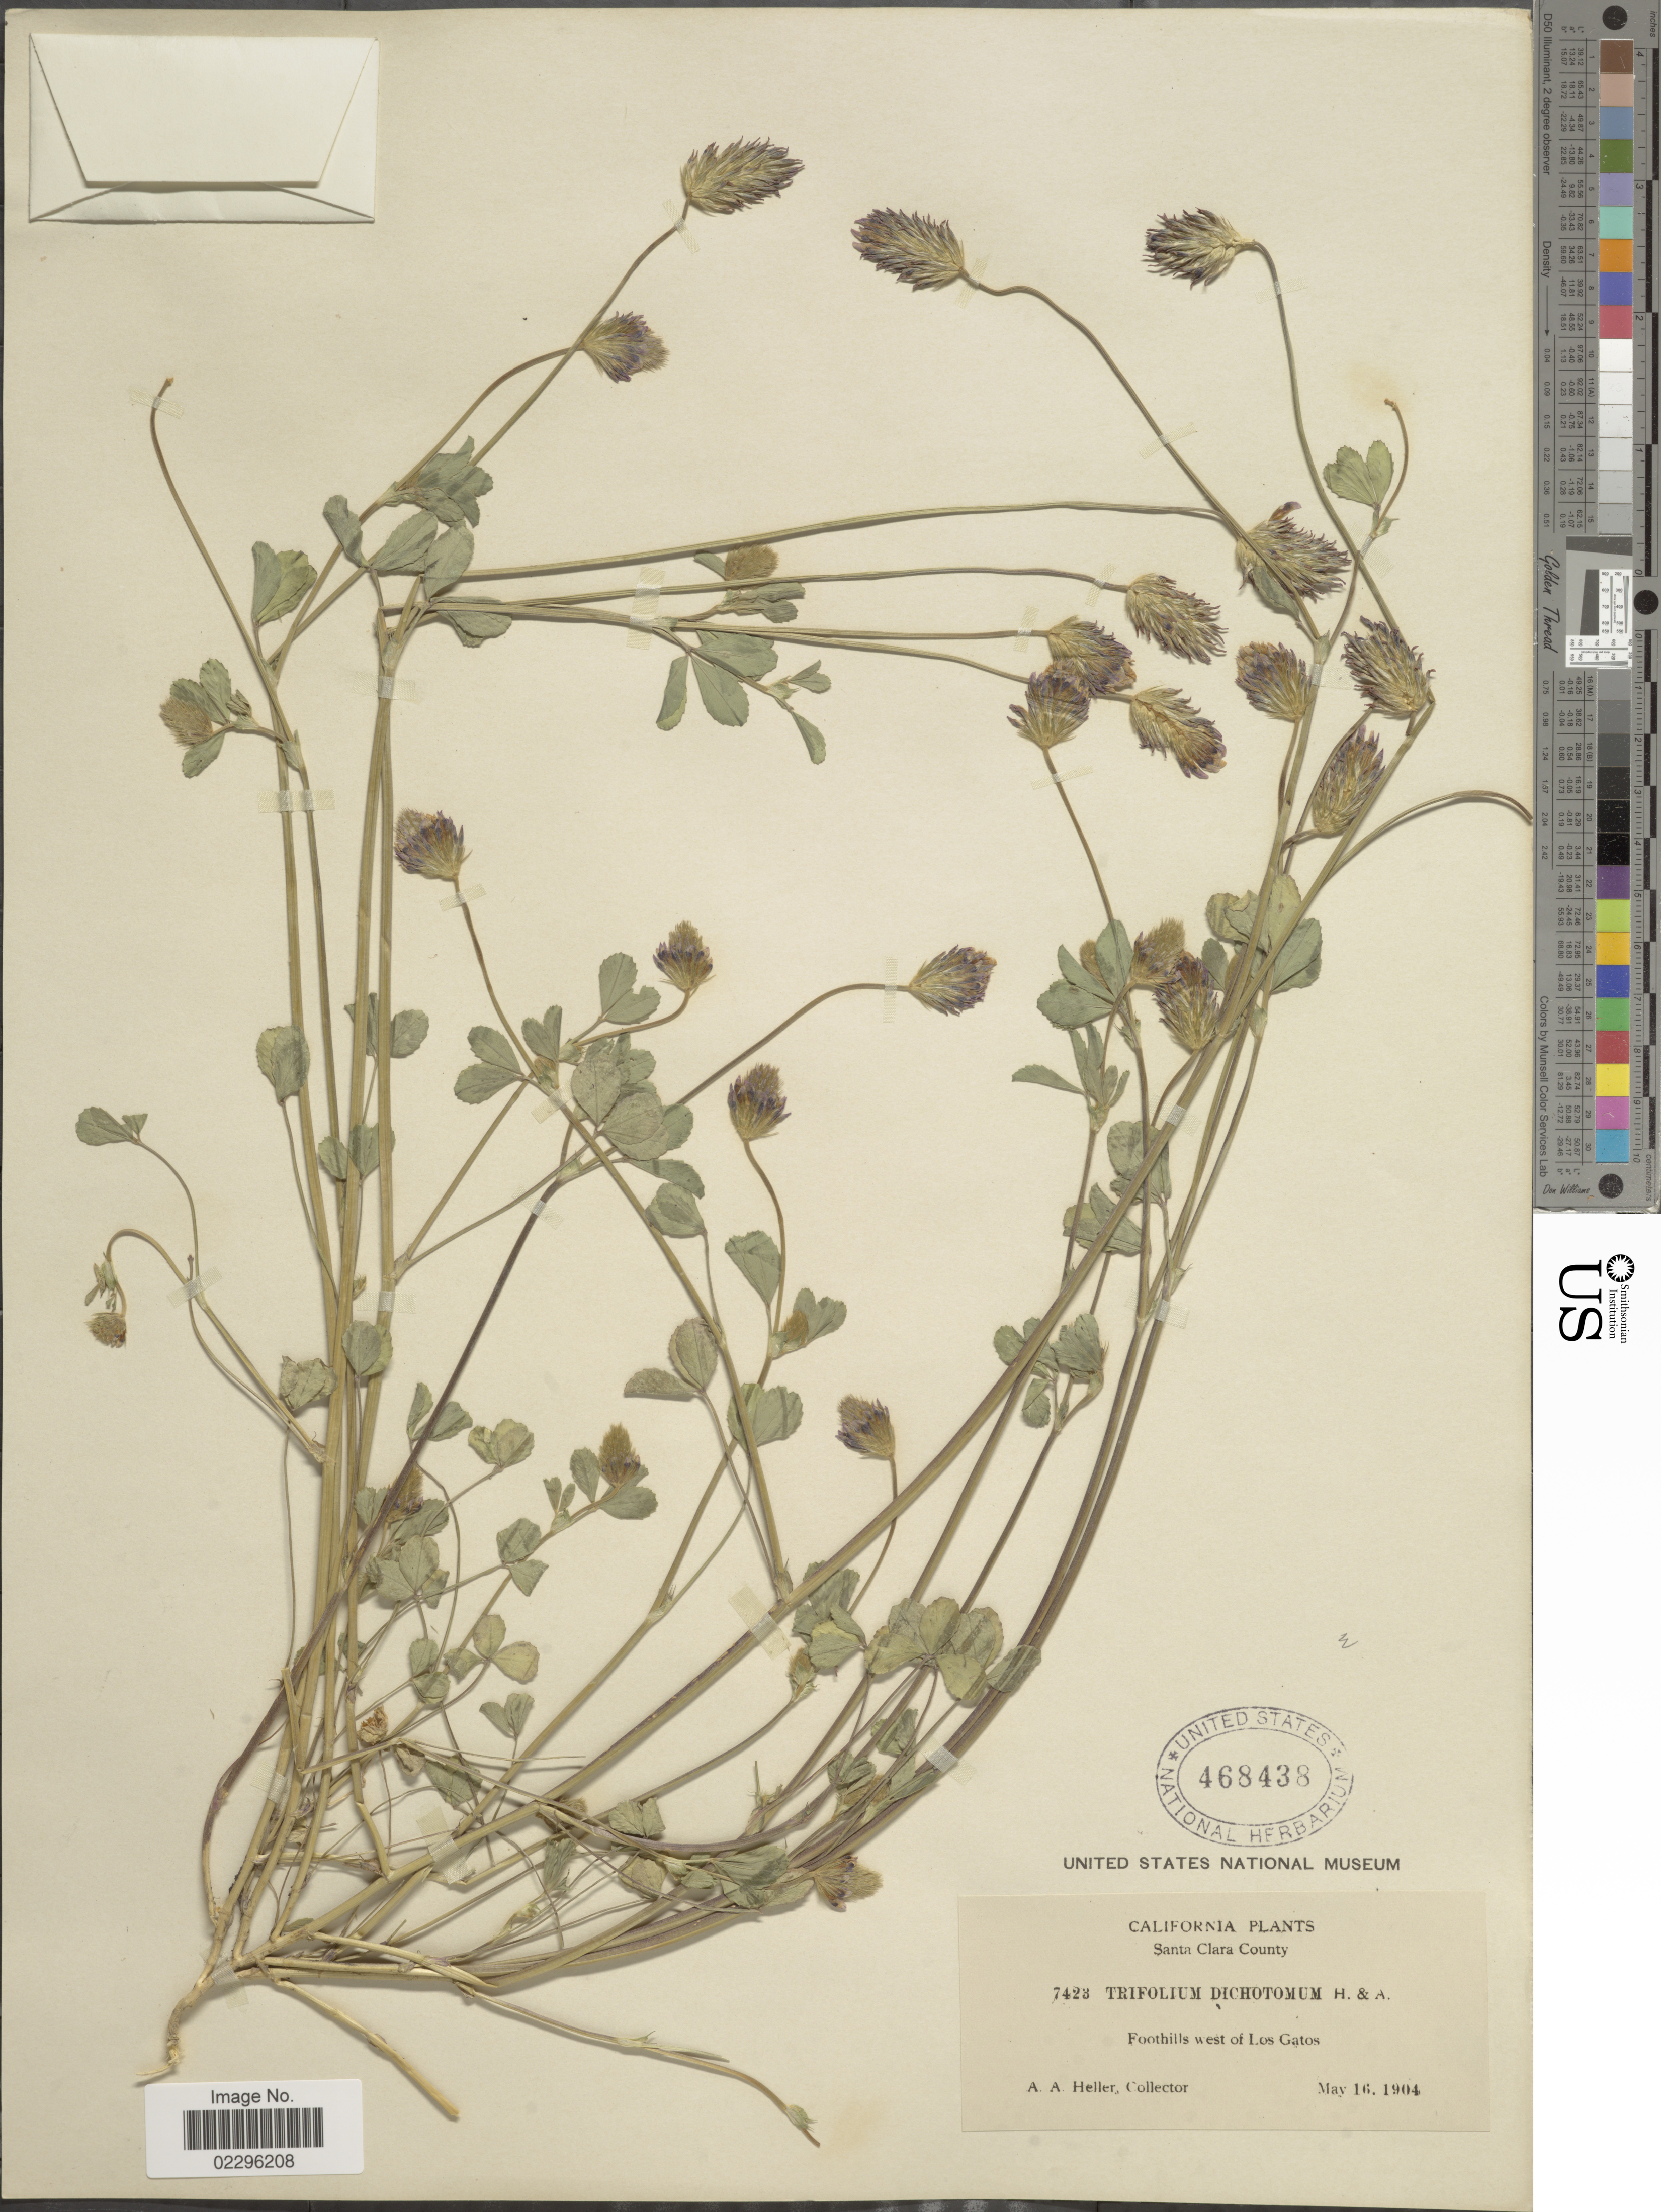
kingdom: Plantae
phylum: Tracheophyta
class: Magnoliopsida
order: Fabales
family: Fabaceae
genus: Trifolium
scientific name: Trifolium dichotomum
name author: Hook. & Arn.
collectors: A. A. Heller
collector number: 7423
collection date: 1904-05-16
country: United States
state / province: California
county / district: Santa Clara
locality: Santa Clara County, Foothills west of Los Gatos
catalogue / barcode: US 468438